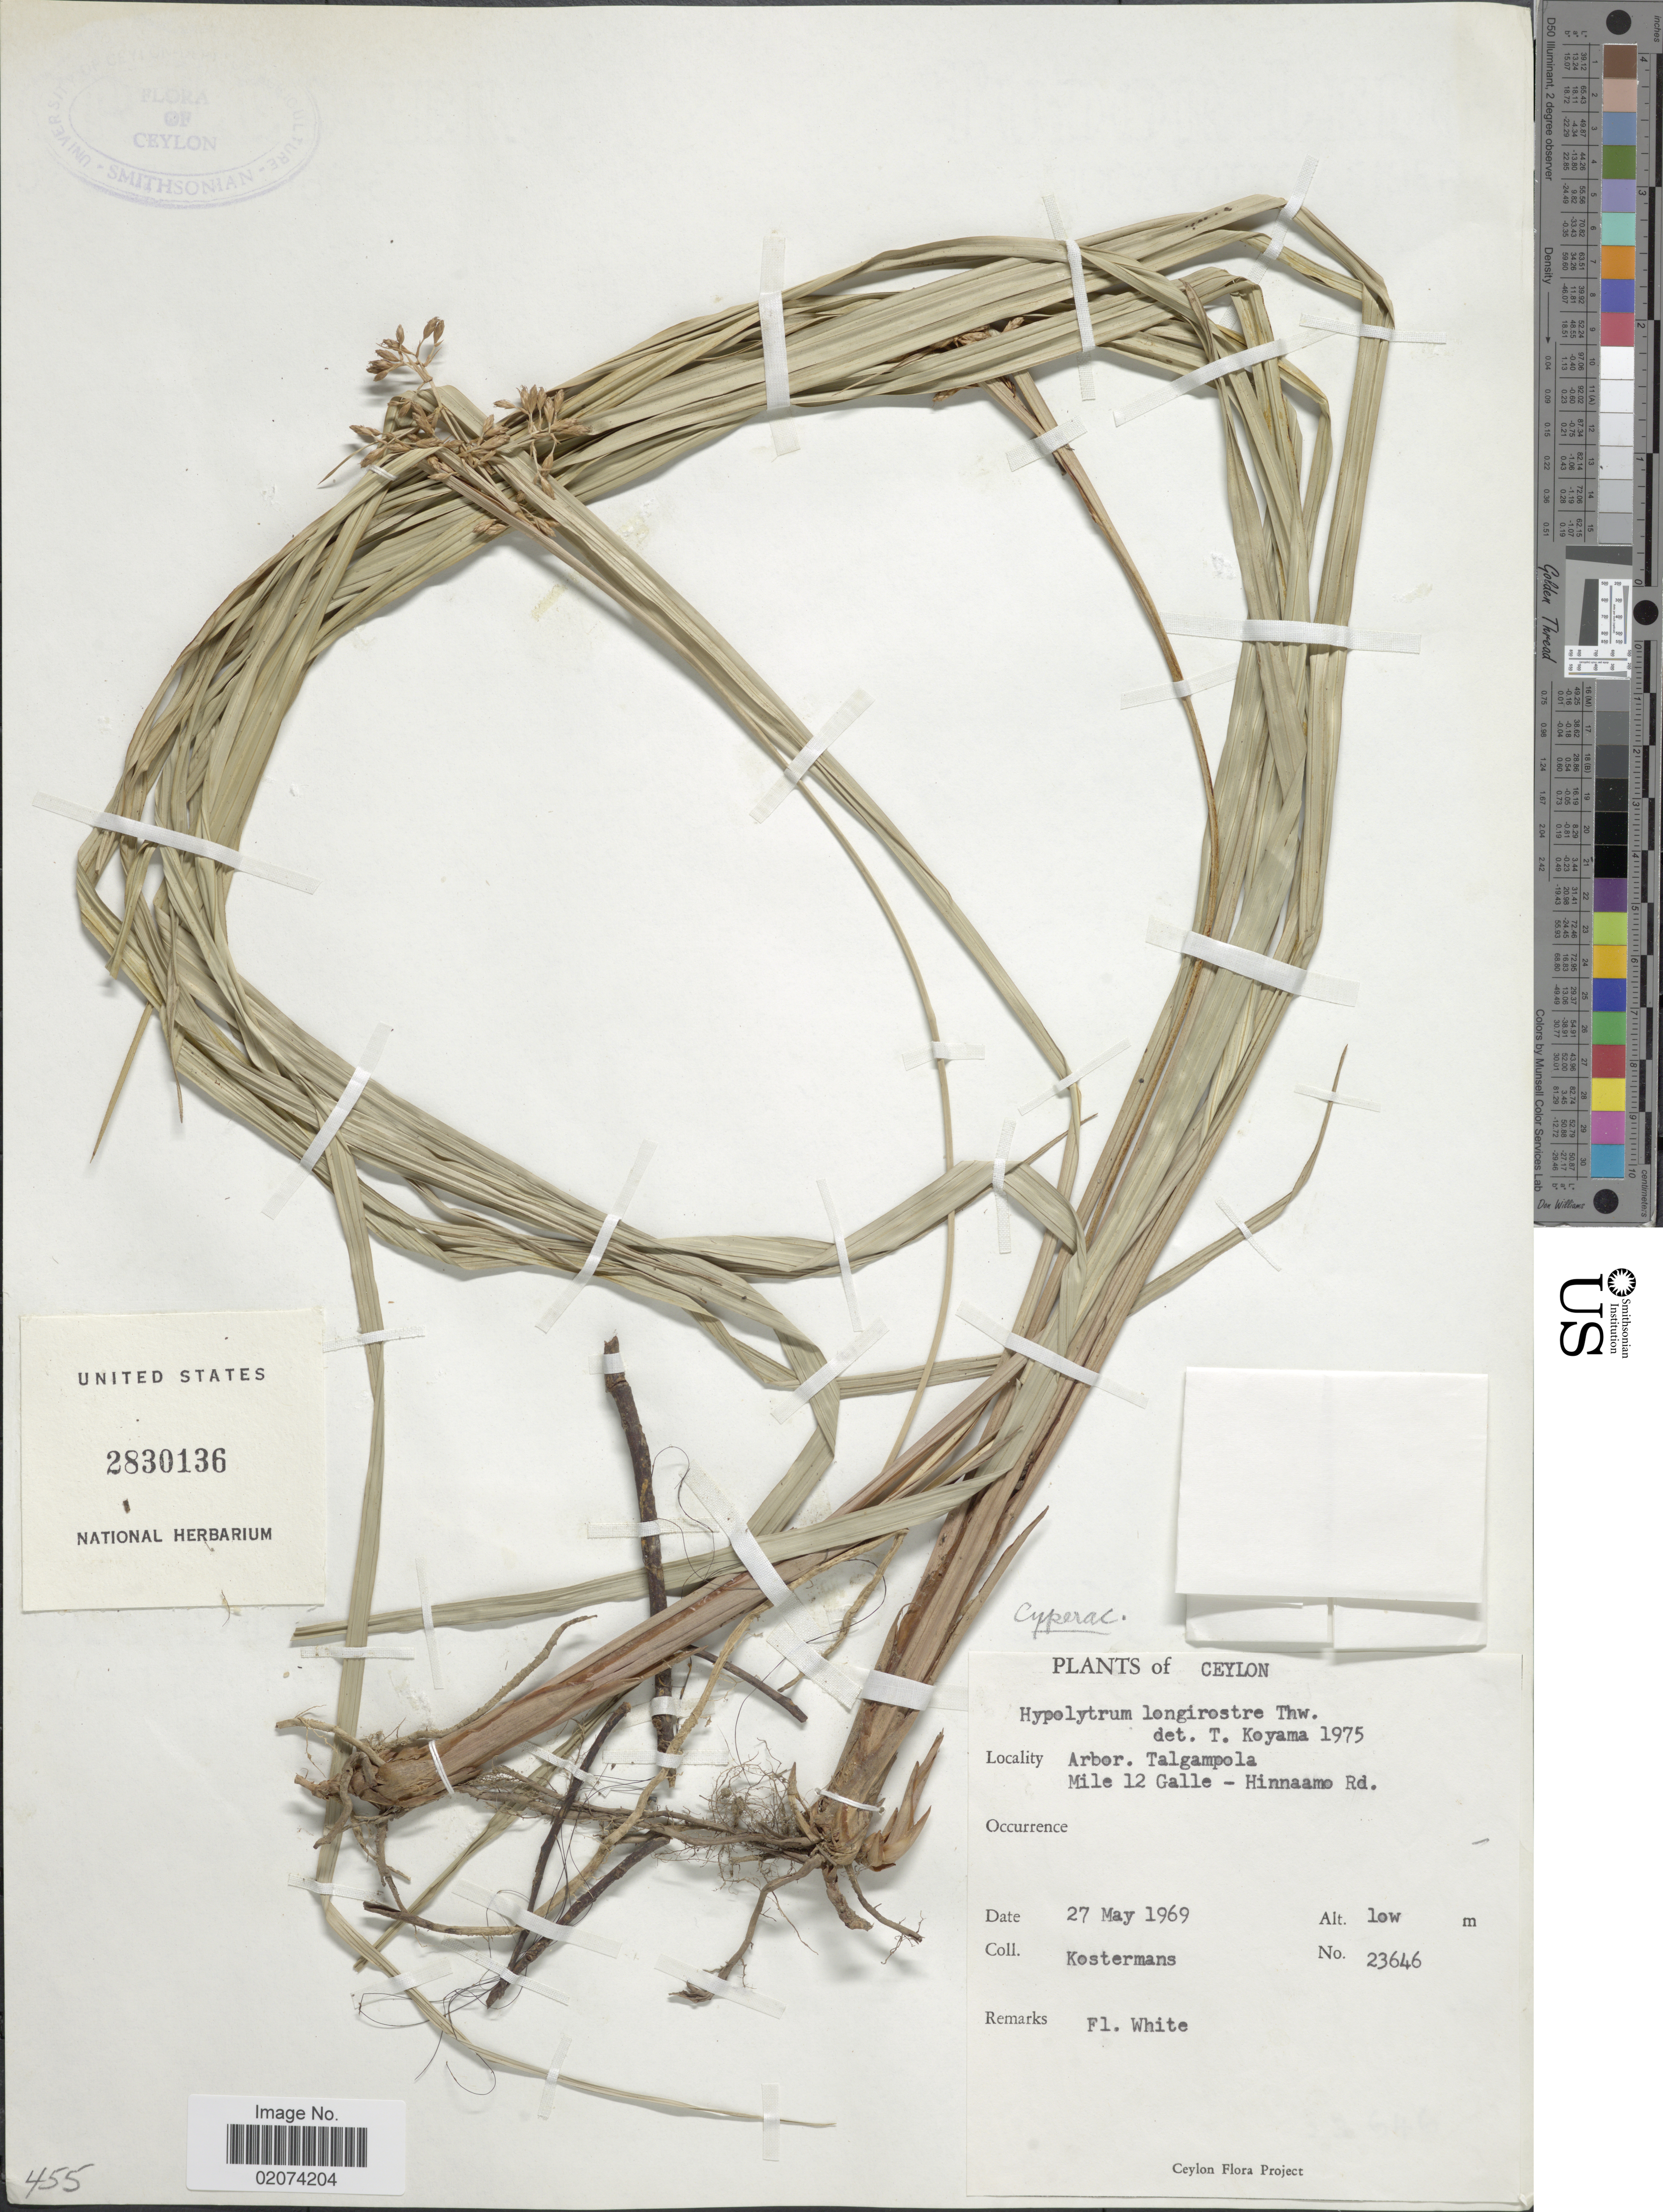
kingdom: Plantae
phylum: Tracheophyta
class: Liliopsida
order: Poales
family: Cyperaceae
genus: Hypolytrum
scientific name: Hypolytrum longirostre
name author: Thwaites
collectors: Kostermans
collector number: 23646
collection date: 1969-05-27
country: Sri Lanka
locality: Ceylon. Arbor. Talgampola, Mile 12 Galle - Hinnaamo Rd.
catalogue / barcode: US 2830136